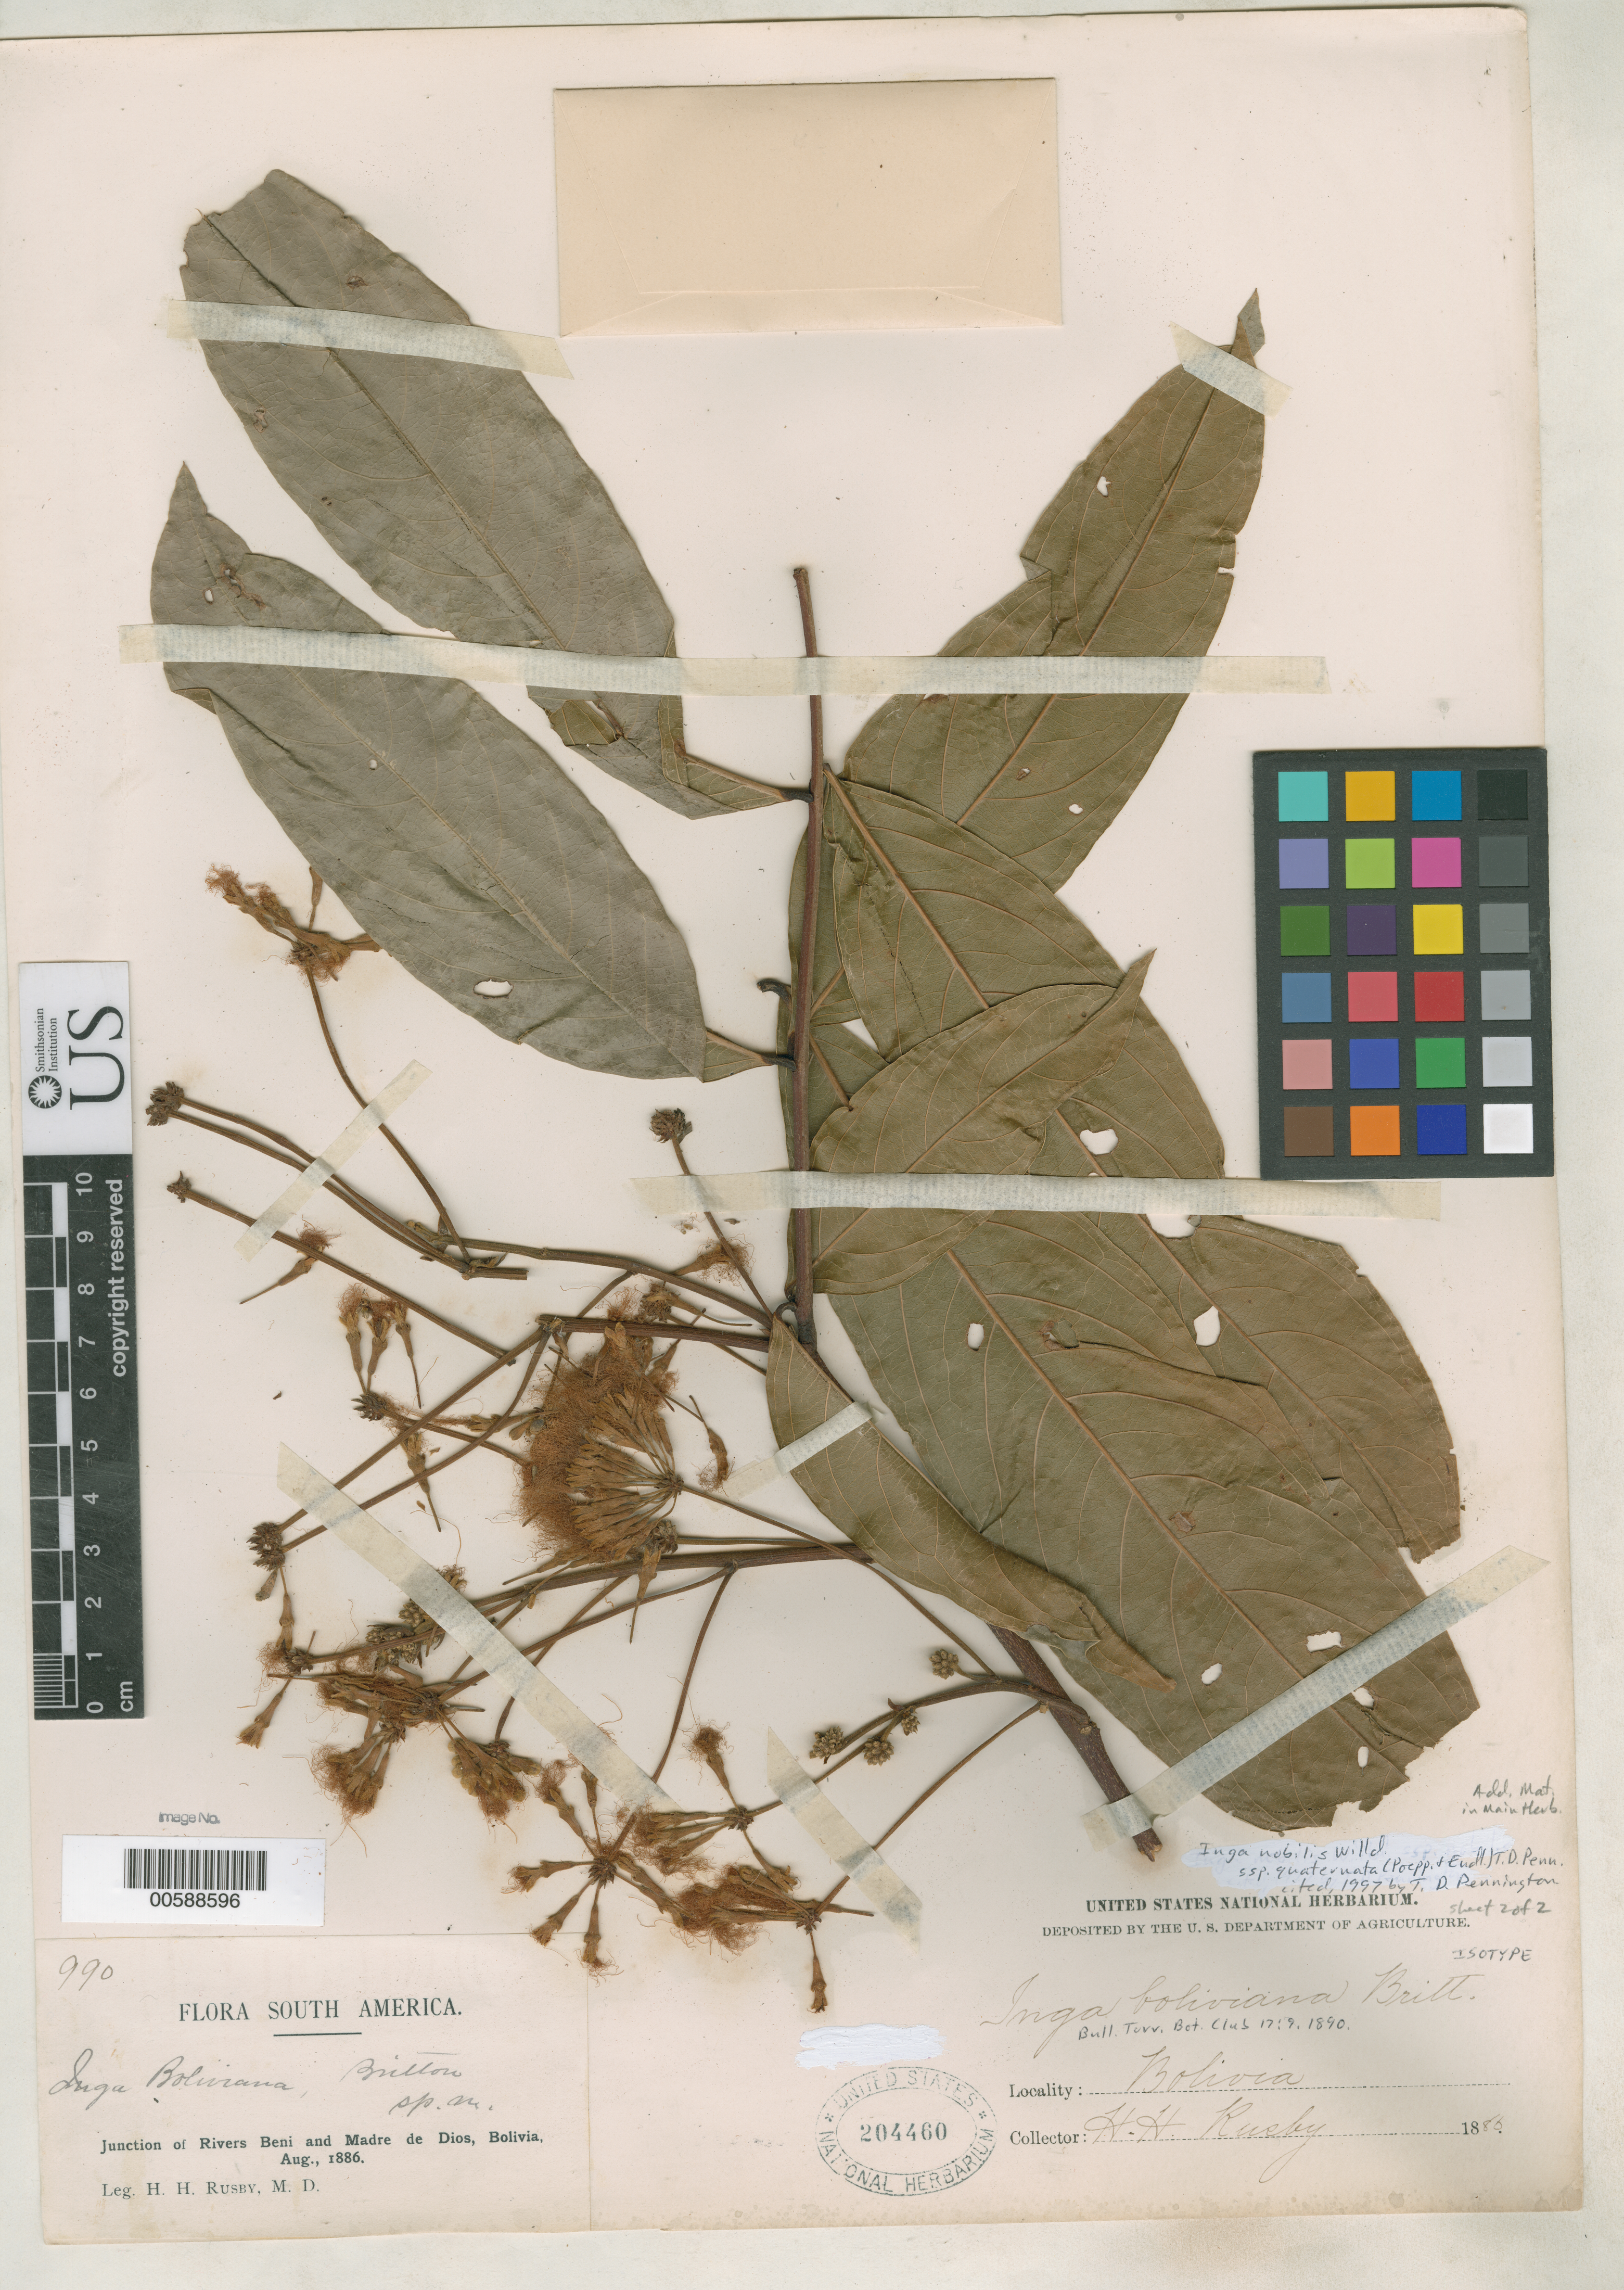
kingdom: Plantae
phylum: Tracheophyta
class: Magnoliopsida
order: Fabales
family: Fabaceae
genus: Inga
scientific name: Inga boliviana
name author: Britton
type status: Isotype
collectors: H. H. Rusby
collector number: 990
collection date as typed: Aug 1886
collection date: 1886-08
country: Bolivia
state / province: Beni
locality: Junction of Rivers Beni and Madre de Dios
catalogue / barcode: US 204460